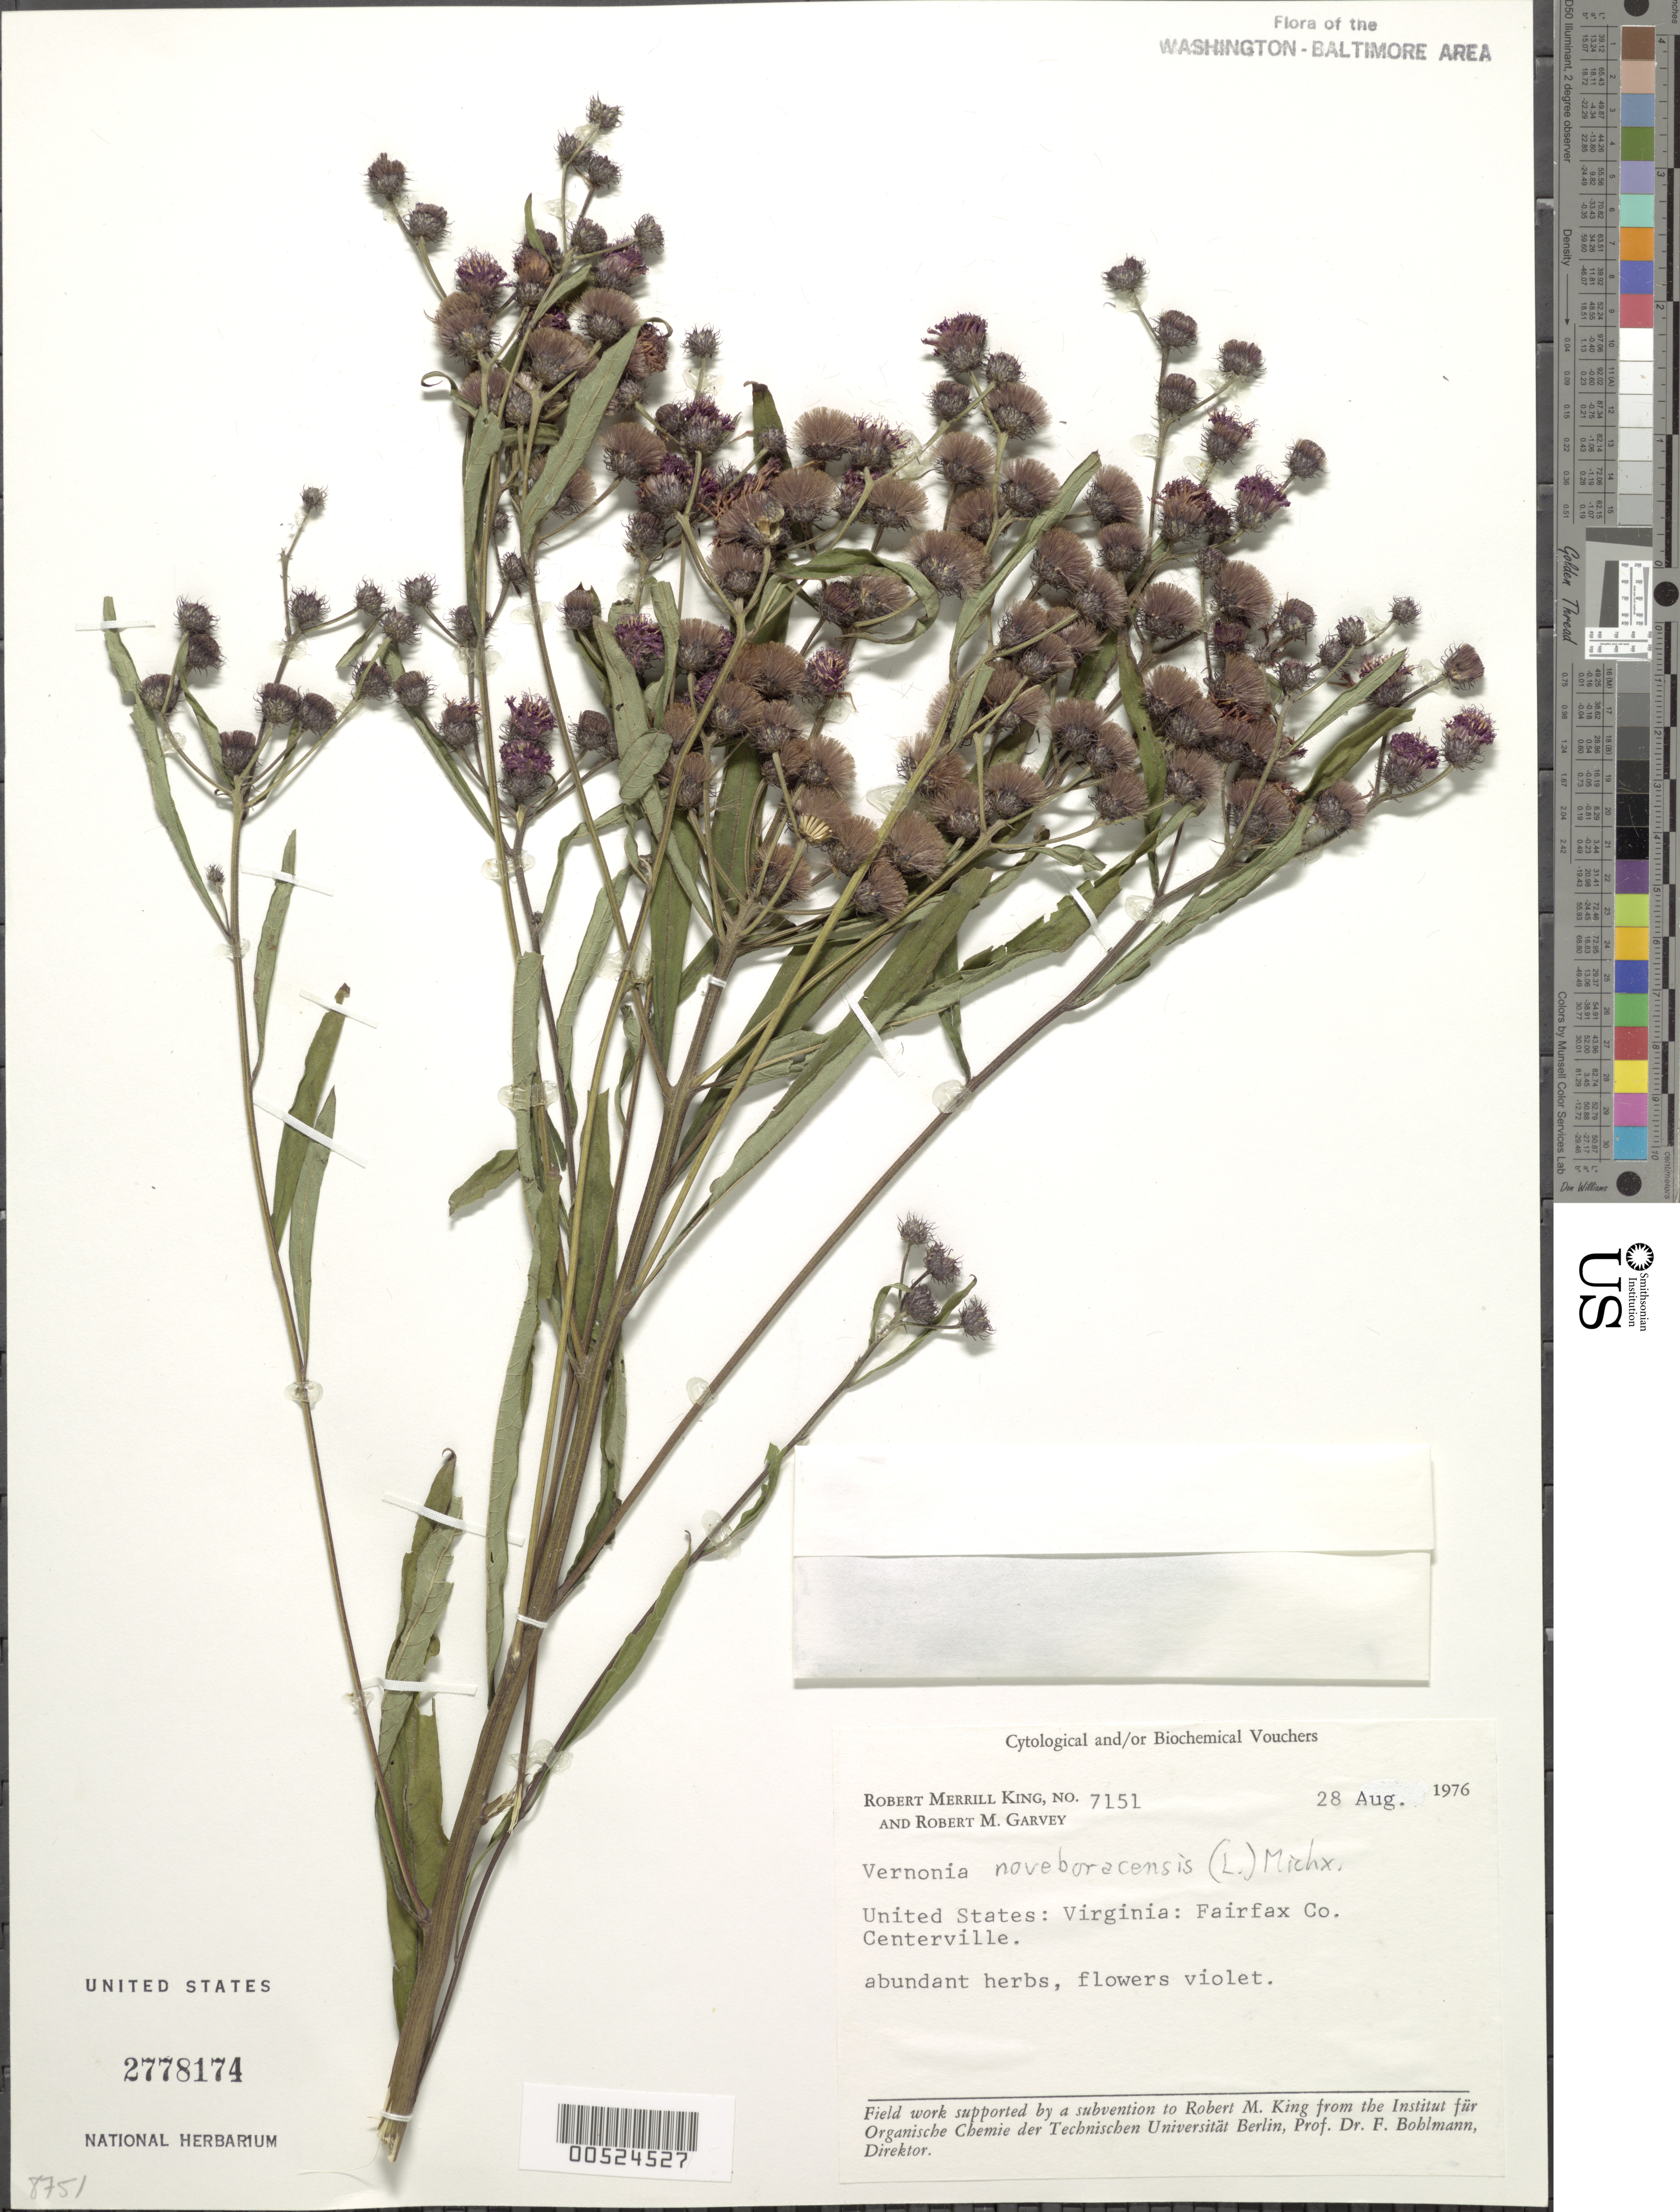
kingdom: Plantae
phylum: Tracheophyta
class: Magnoliopsida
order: Asterales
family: Asteraceae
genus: Vernonia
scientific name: Vernonia noveboracensis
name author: (L.) Michx.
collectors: R. M. King & R. Garvey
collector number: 7151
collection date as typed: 28 Aug 1976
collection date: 1976-08-28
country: United States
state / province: Virginia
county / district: Fairfax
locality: Centreville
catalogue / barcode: US 2778174